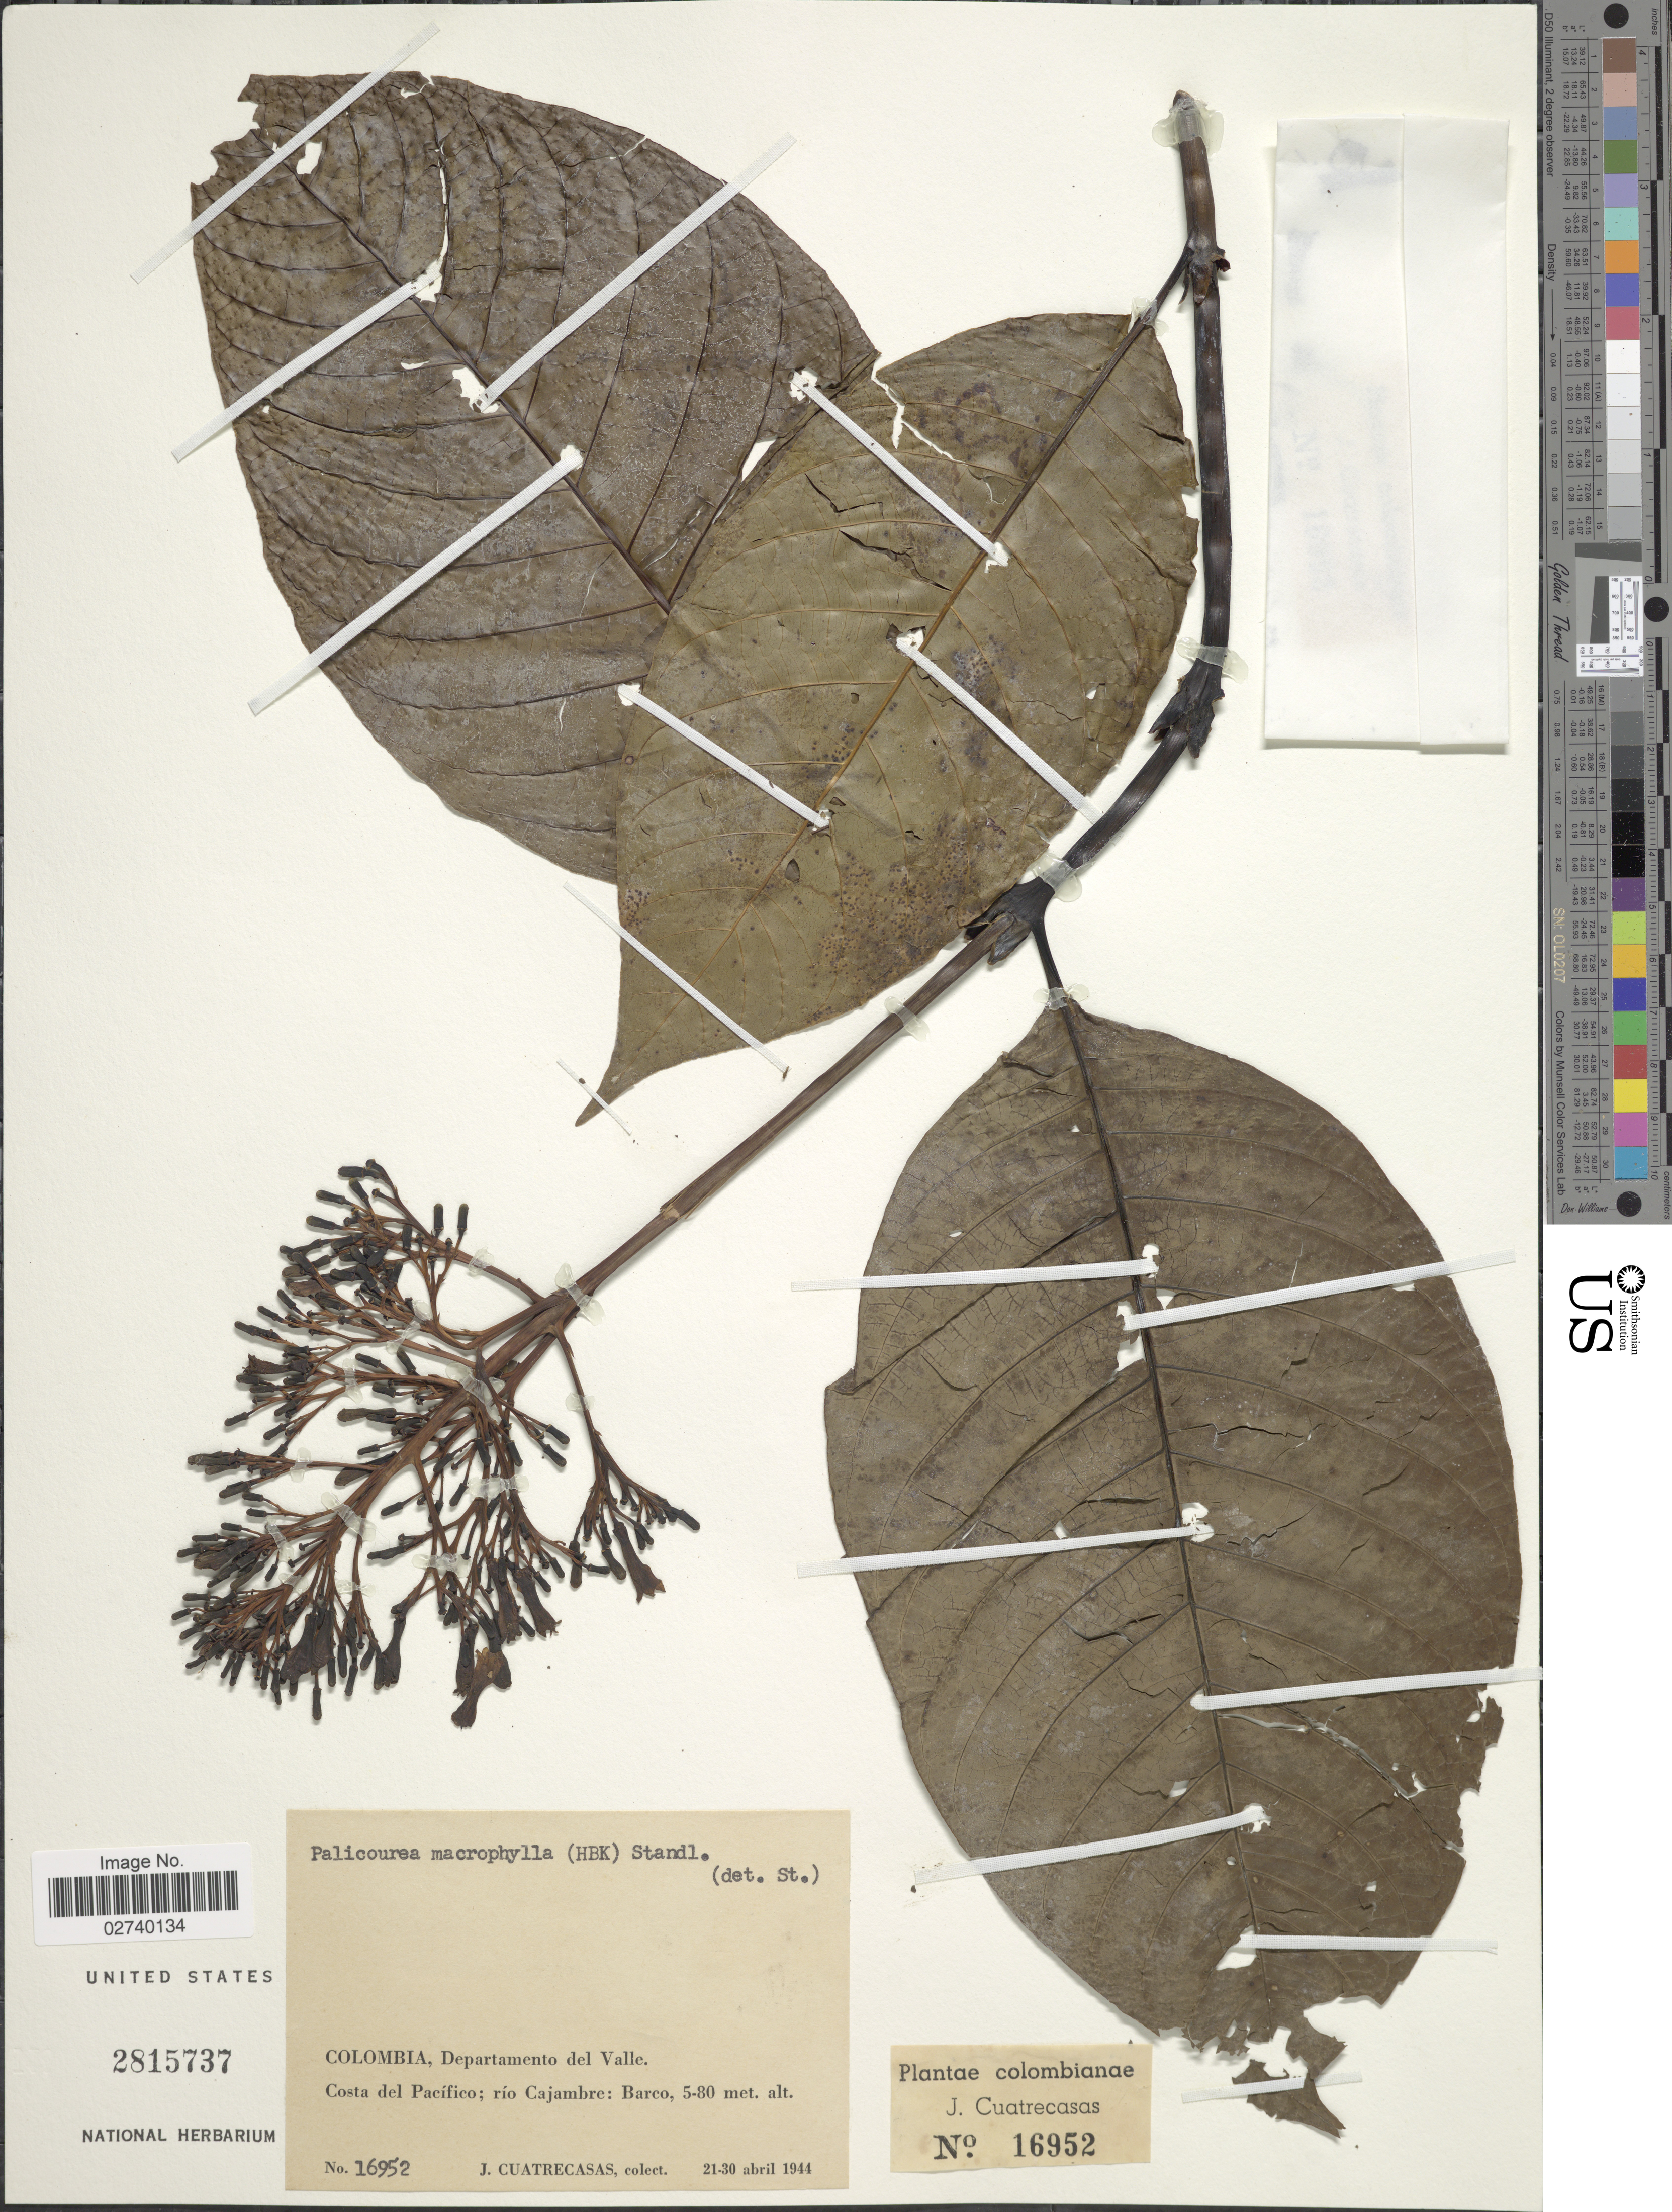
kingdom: Plantae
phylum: Tracheophyta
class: Magnoliopsida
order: Gentianales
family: Rubiaceae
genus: Palicourea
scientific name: Palicourea macrophylla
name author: (Kunth) Standl.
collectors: J. Cuatrecasas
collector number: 16952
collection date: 1944-04-21/1944-04-30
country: Colombia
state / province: Valle del Cauca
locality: Departamento del Valle, Costa del Pacifico; rio Cajambre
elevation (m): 5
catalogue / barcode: US 2815737